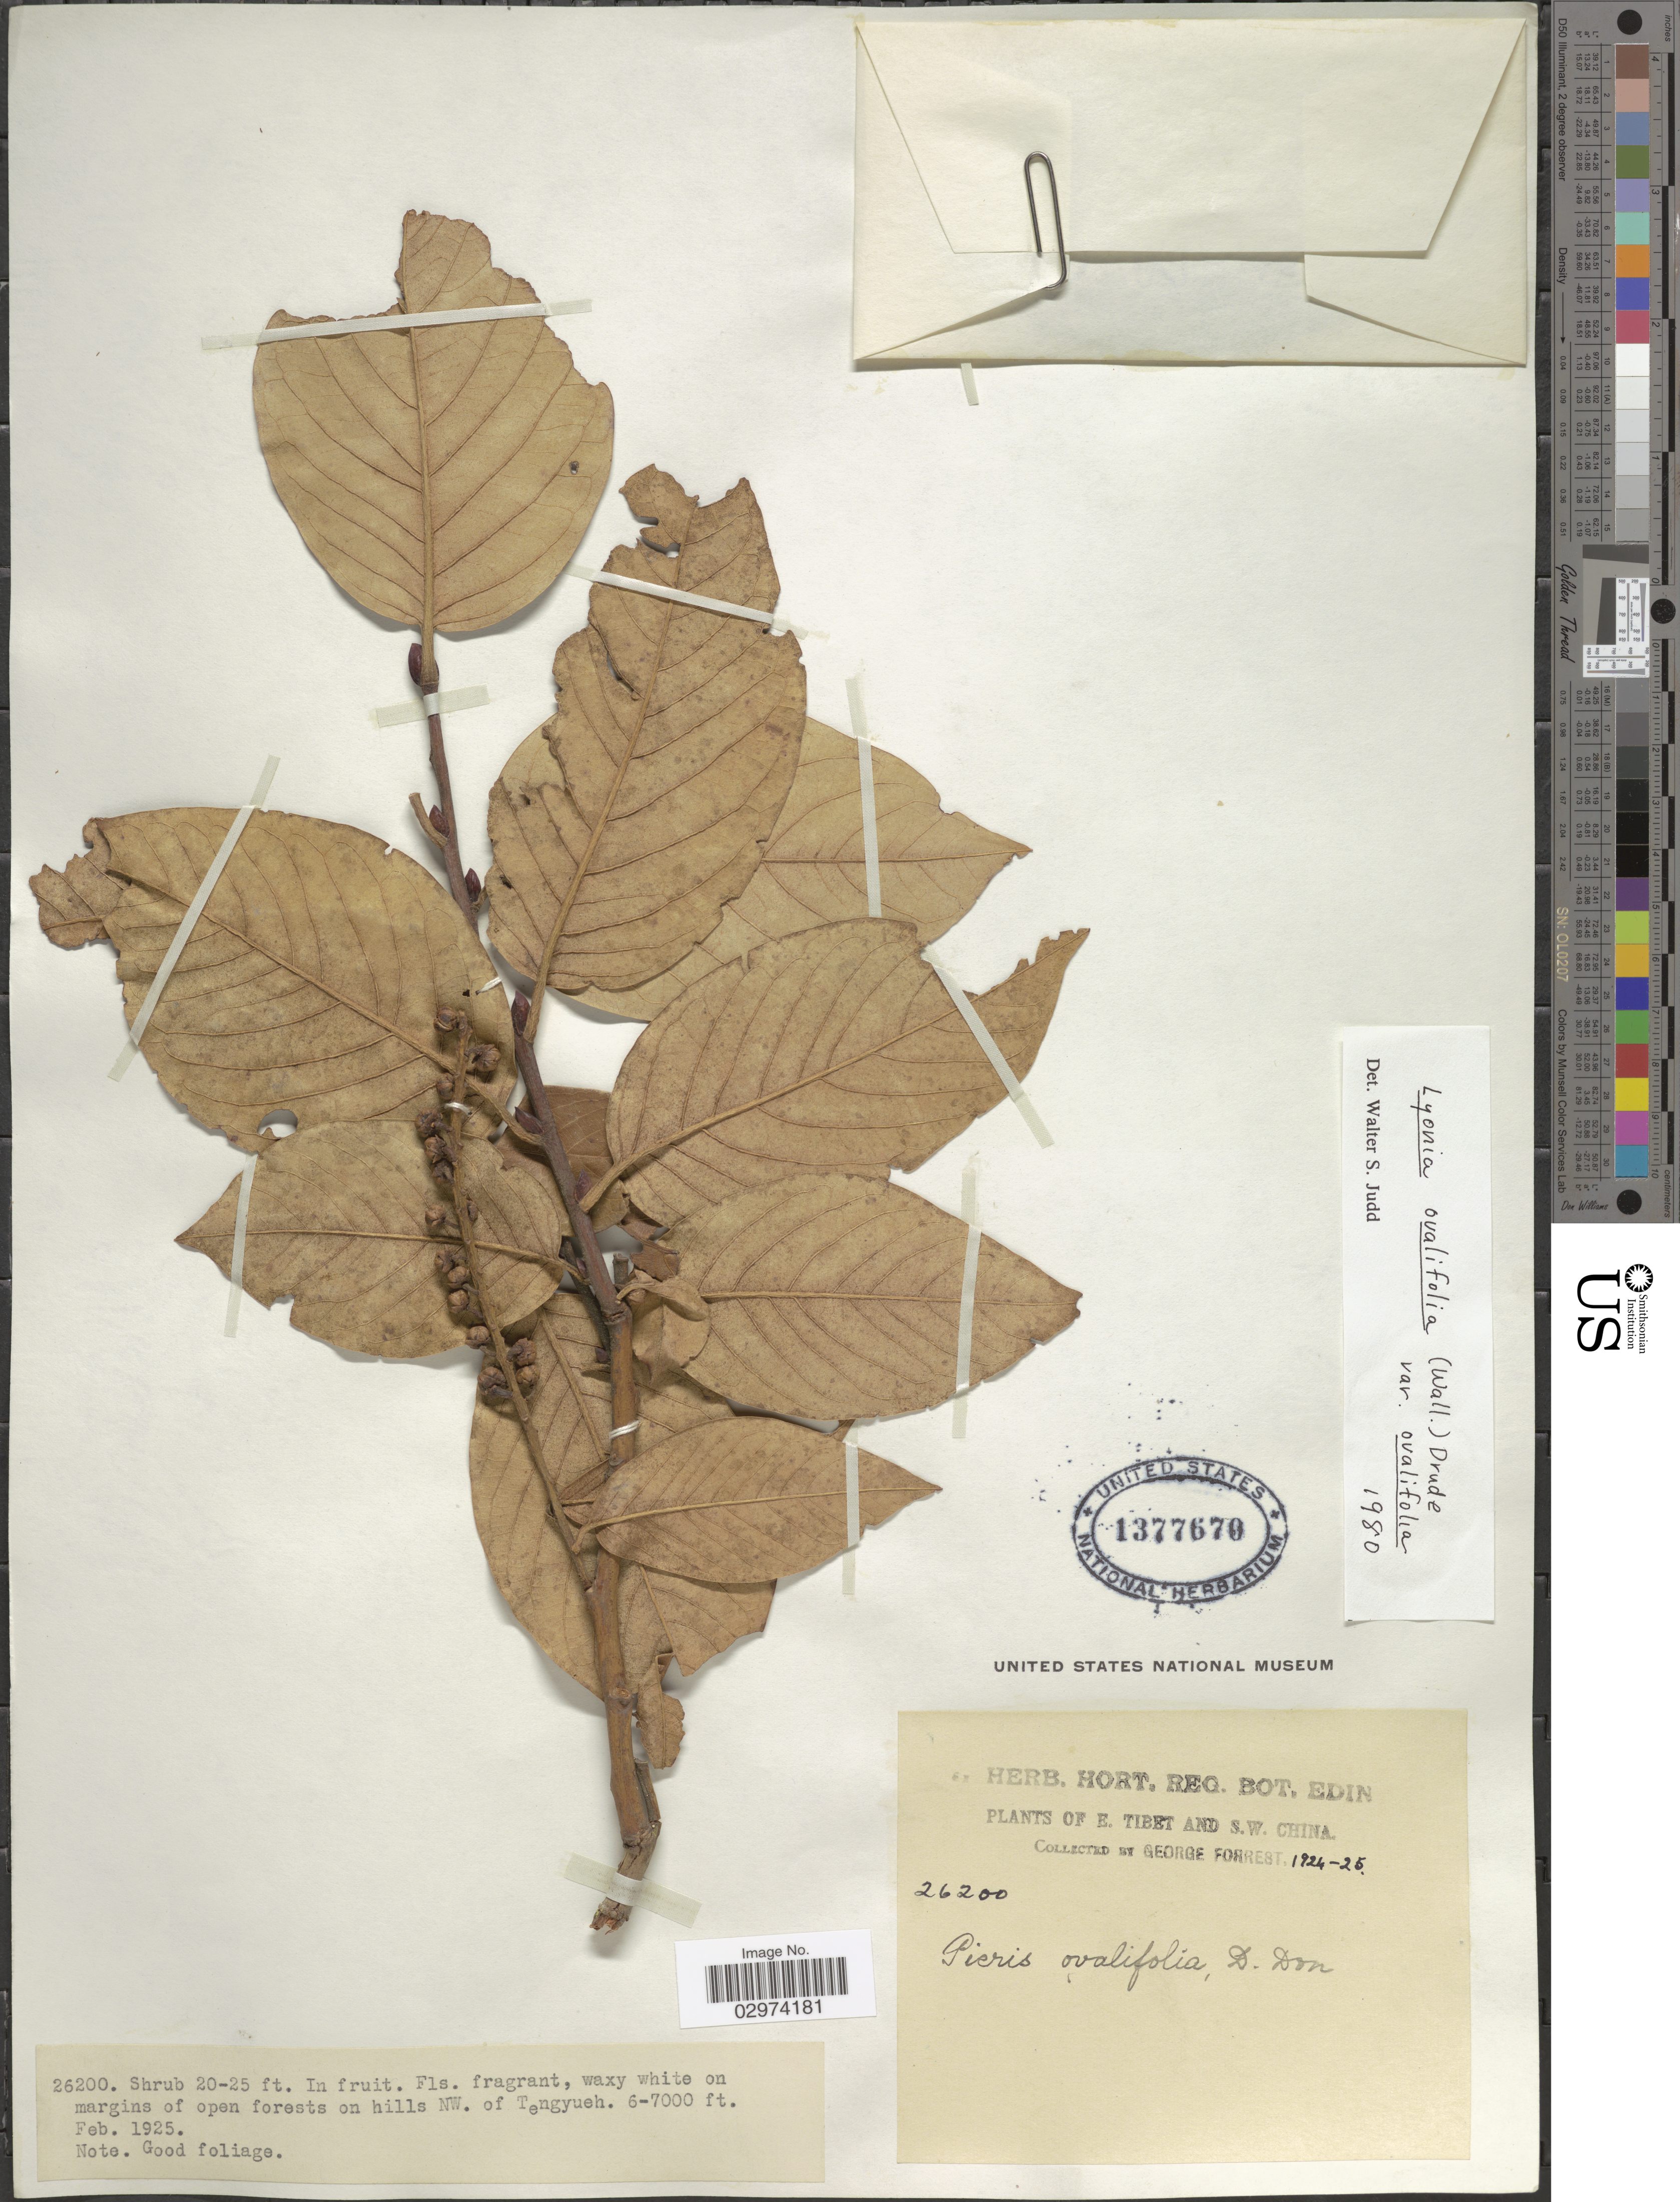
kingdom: Plantae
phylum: Tracheophyta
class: Magnoliopsida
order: Ericales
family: Ericaceae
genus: Lyonia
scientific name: Lyonia ovalifolia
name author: (Wall.) Drude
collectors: G. Forrest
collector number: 26200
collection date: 1925-02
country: China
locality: E. Tibet and S.W. China. Waxy white on margins of open forests on hills NW. of Tengyueh.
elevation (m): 1829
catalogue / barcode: US 1377670